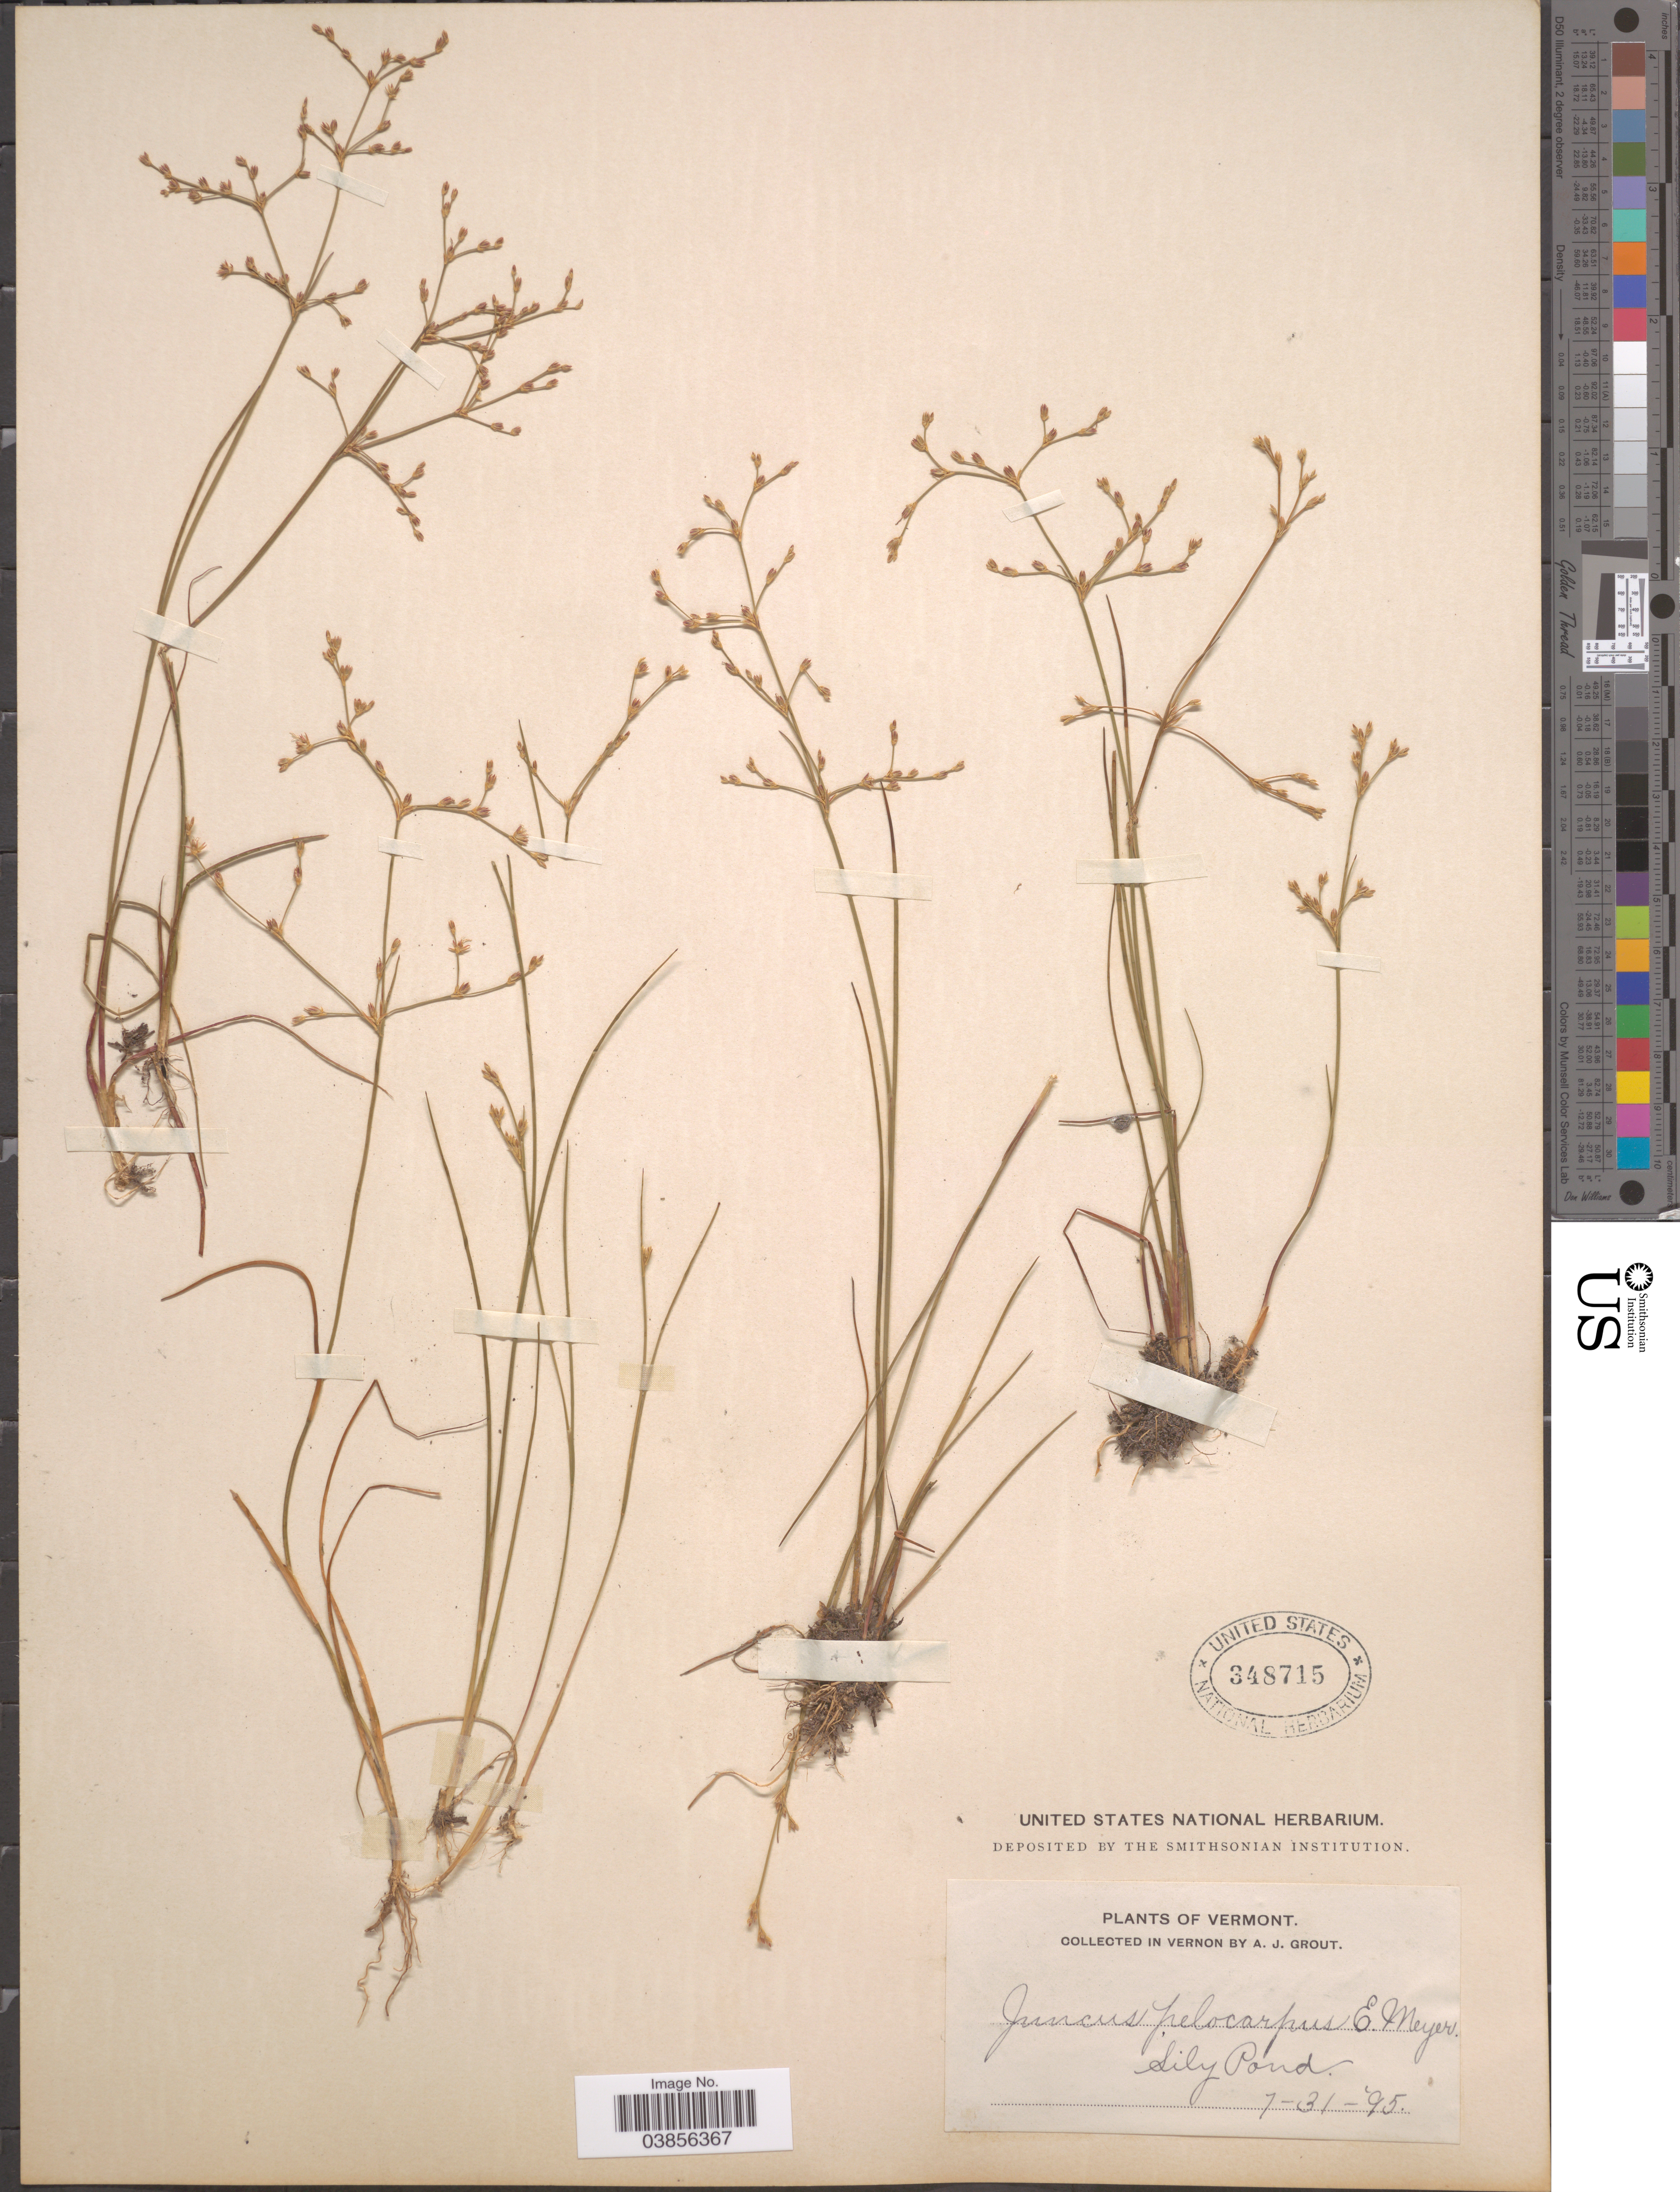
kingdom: Plantae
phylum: Tracheophyta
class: Liliopsida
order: Poales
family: Juncaceae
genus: Juncus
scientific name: Juncus pelocarpus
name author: E. Mey.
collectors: A. J. Grout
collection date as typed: Transcribed d/m/y: 31/7/95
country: United States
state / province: Vermont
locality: In Vernon. Lily Pond.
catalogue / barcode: US 348715